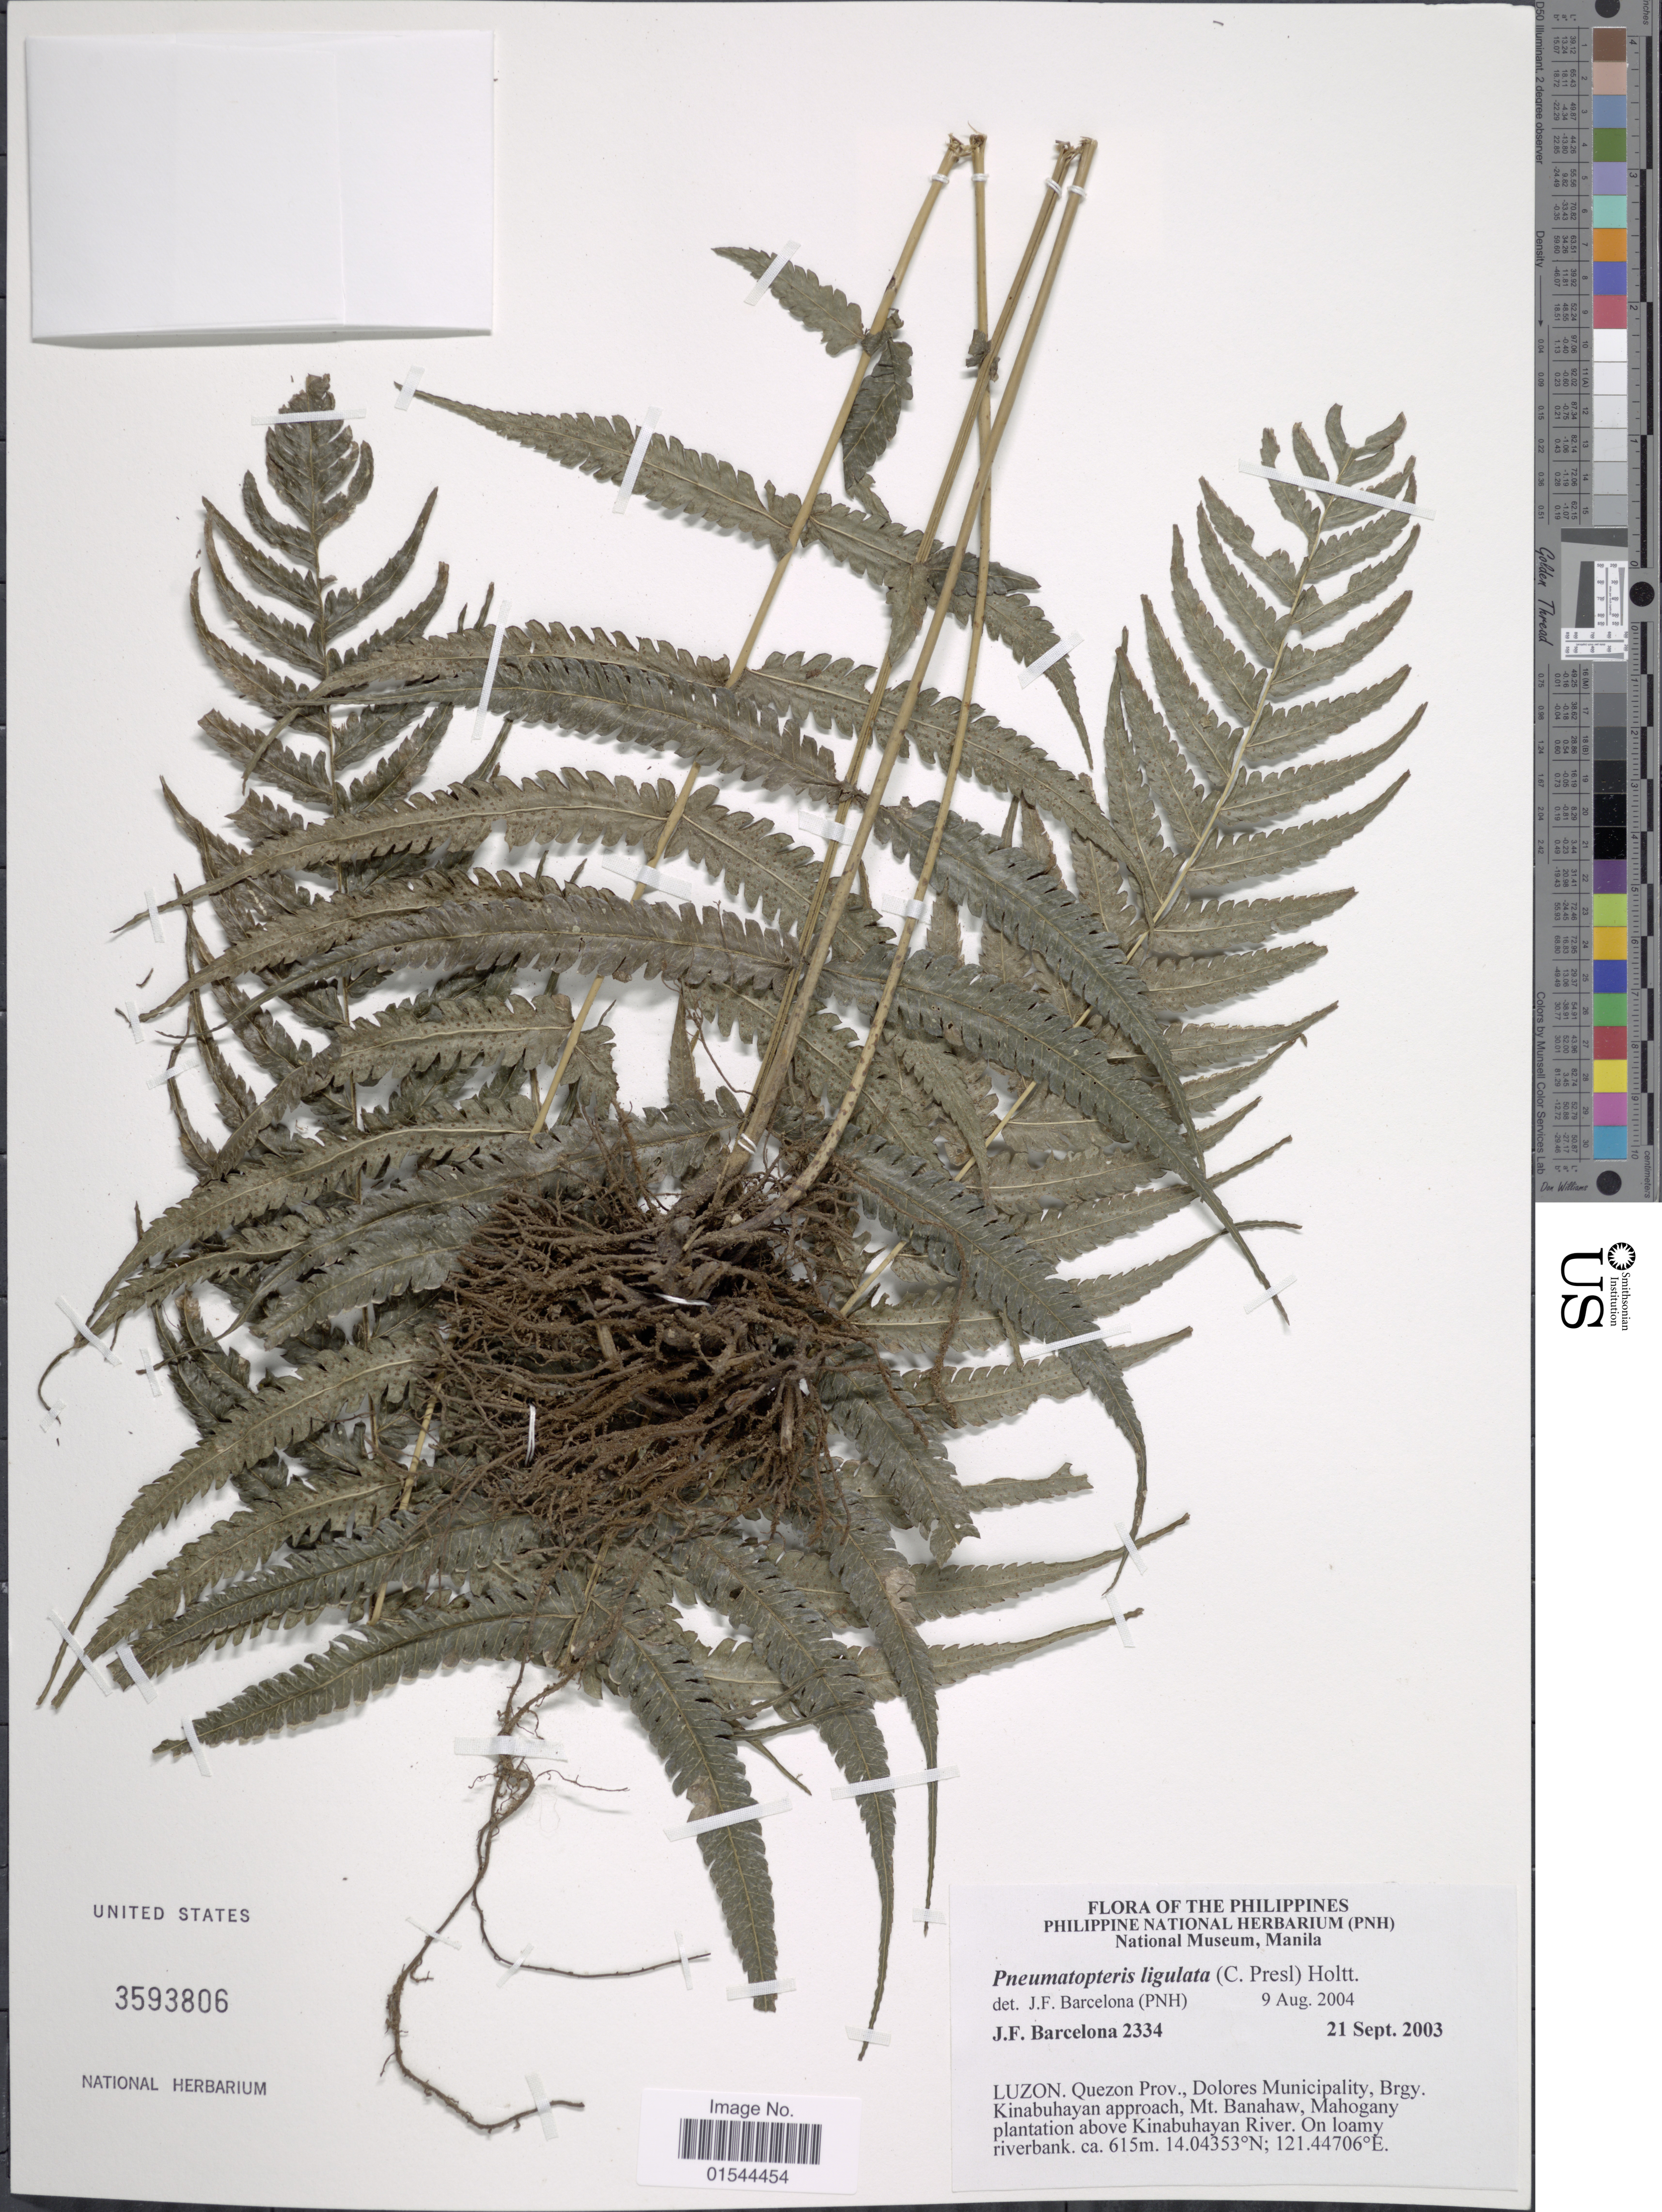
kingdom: Plantae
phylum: Tracheophyta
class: Polypodiopsida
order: Polypodiales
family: Thelypteridaceae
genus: Pneumatopteris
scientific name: Pneumatopteris ligulata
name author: (C. Presl) Holttum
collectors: J. F. Barcelona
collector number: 2334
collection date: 2003-09-21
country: Philippines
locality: Luzon. Quezon Prov., Dolores Municipality, Brgy. Kinabuhayan approach, Mt. Banahaw, Mahogany plantation above Kinabuhayan River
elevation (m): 615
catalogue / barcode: US 3593806